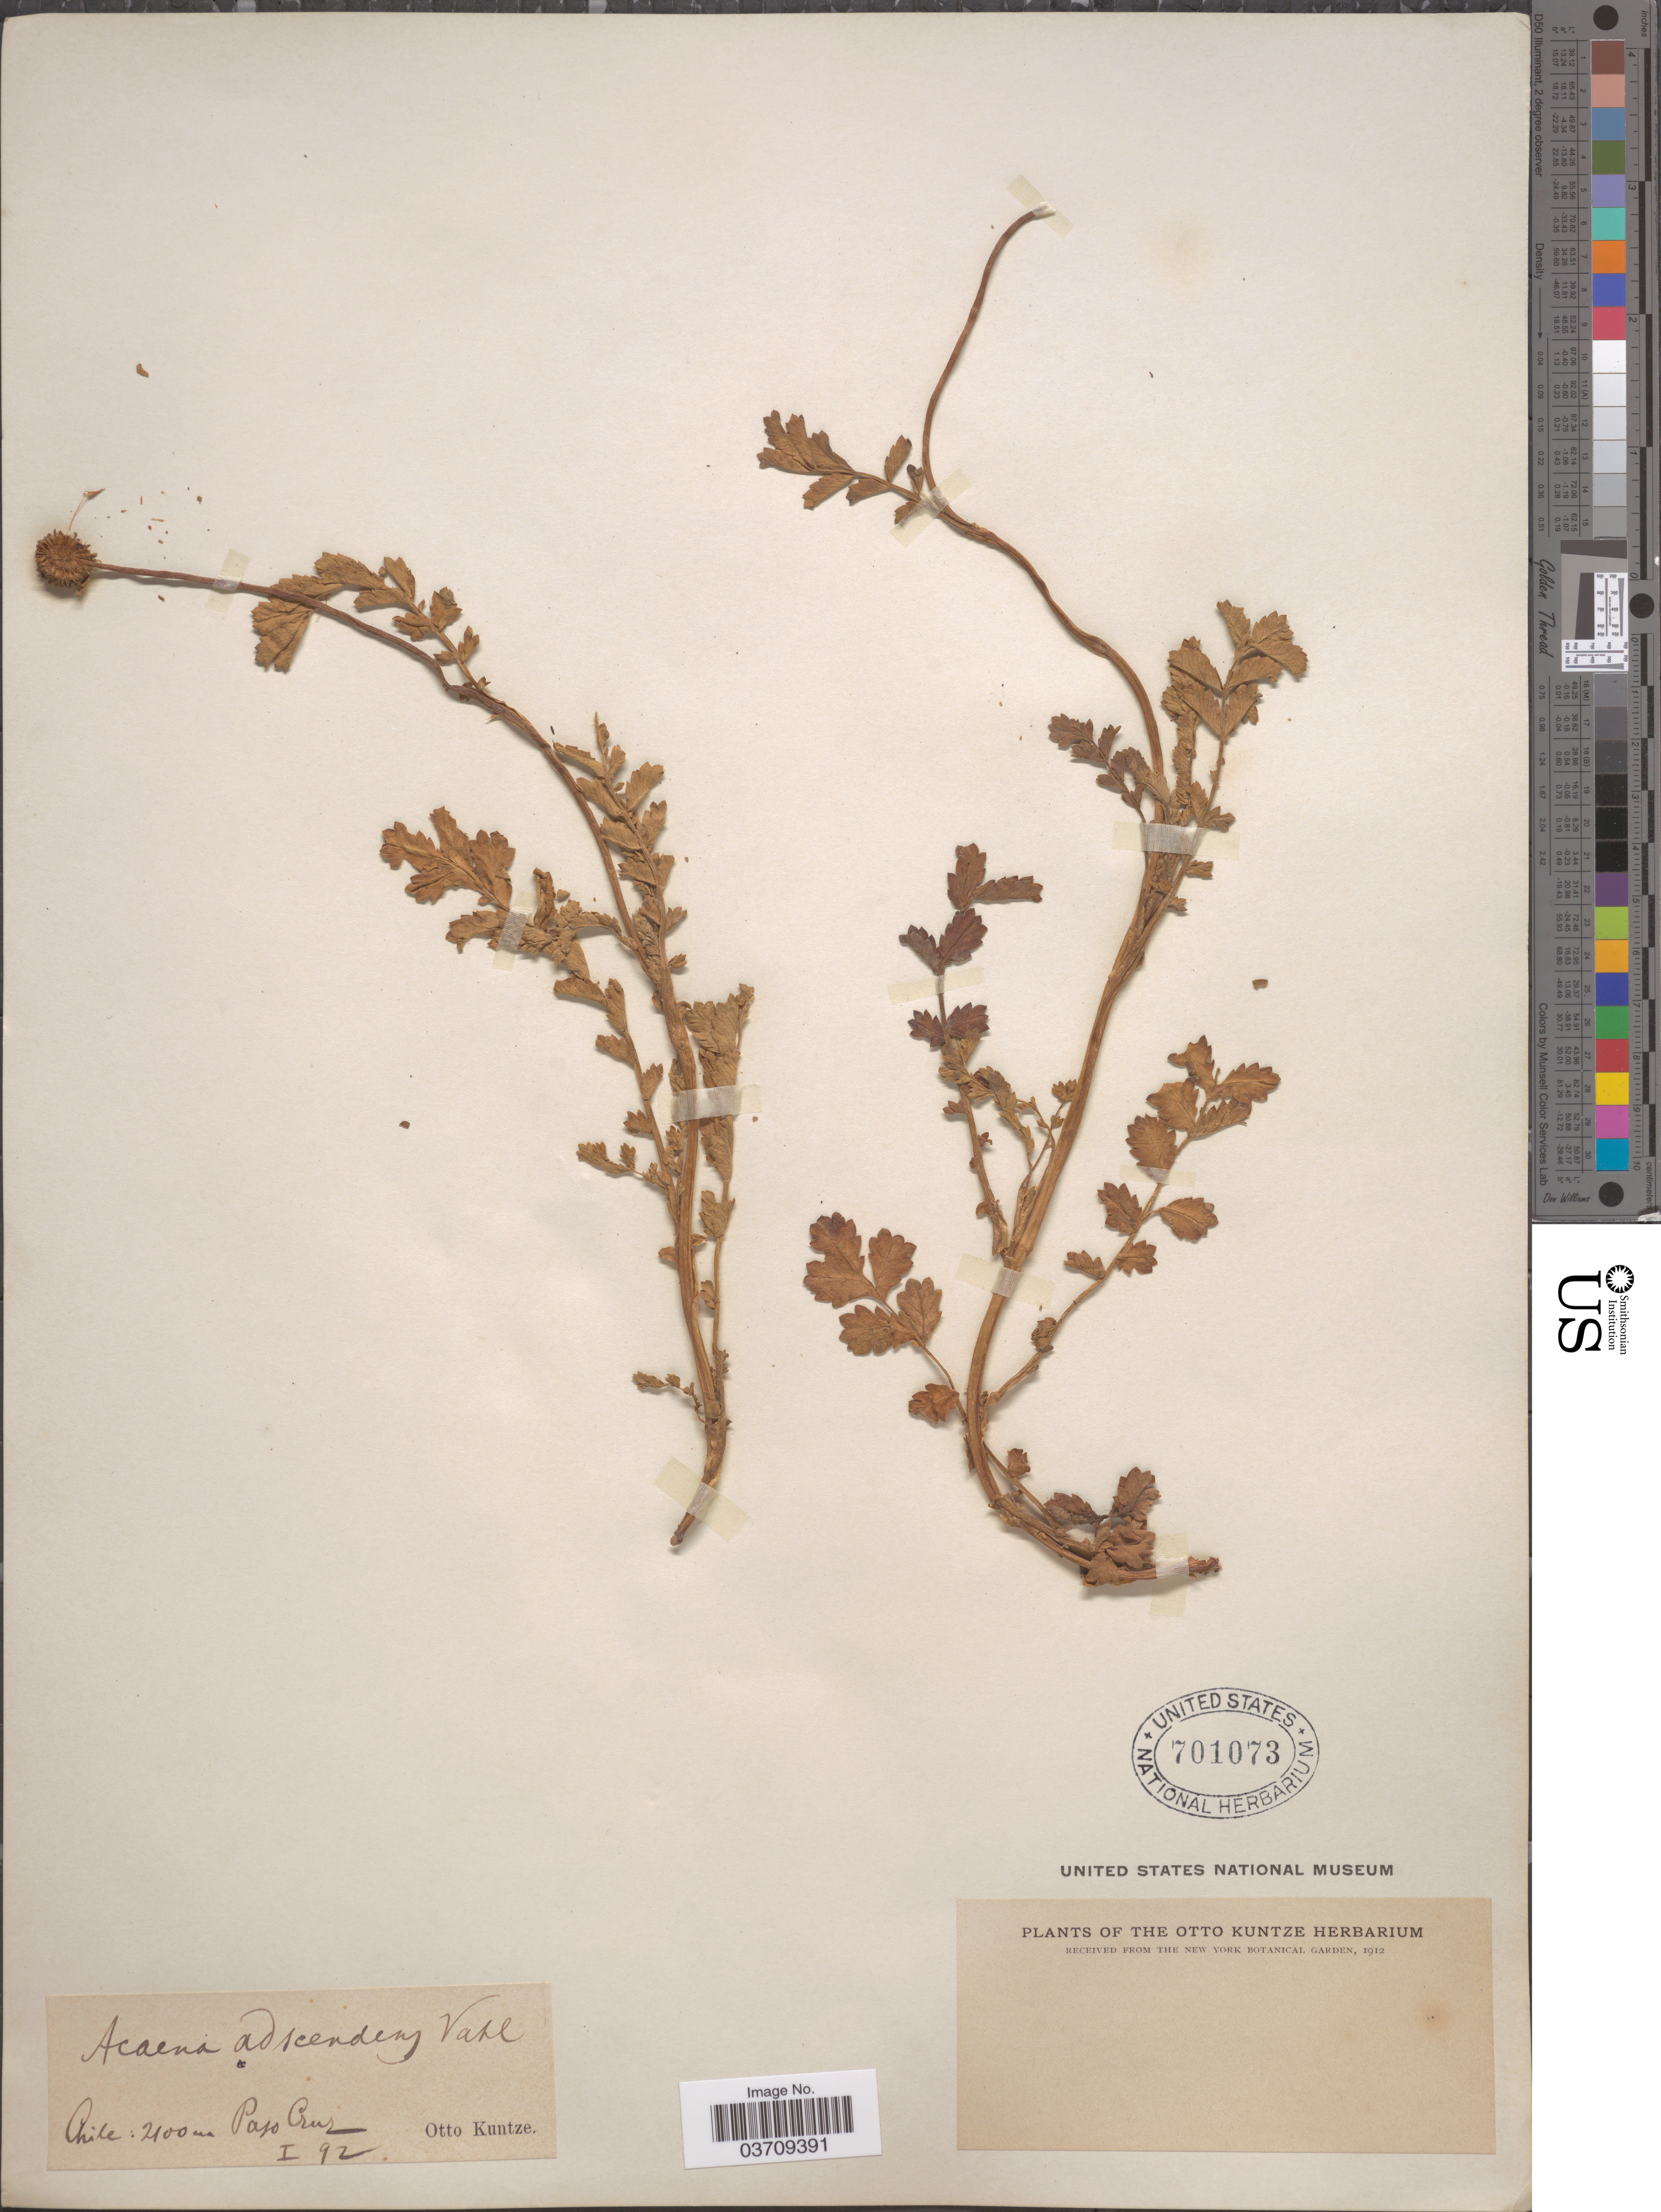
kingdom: Plantae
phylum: Tracheophyta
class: Magnoliopsida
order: Rosales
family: Rosaceae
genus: Acaena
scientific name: Acaena adscendens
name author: Vahl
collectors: C.E.O. Kuntze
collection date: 1992-01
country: Chile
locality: Paso cruz.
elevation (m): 2100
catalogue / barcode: US 701073